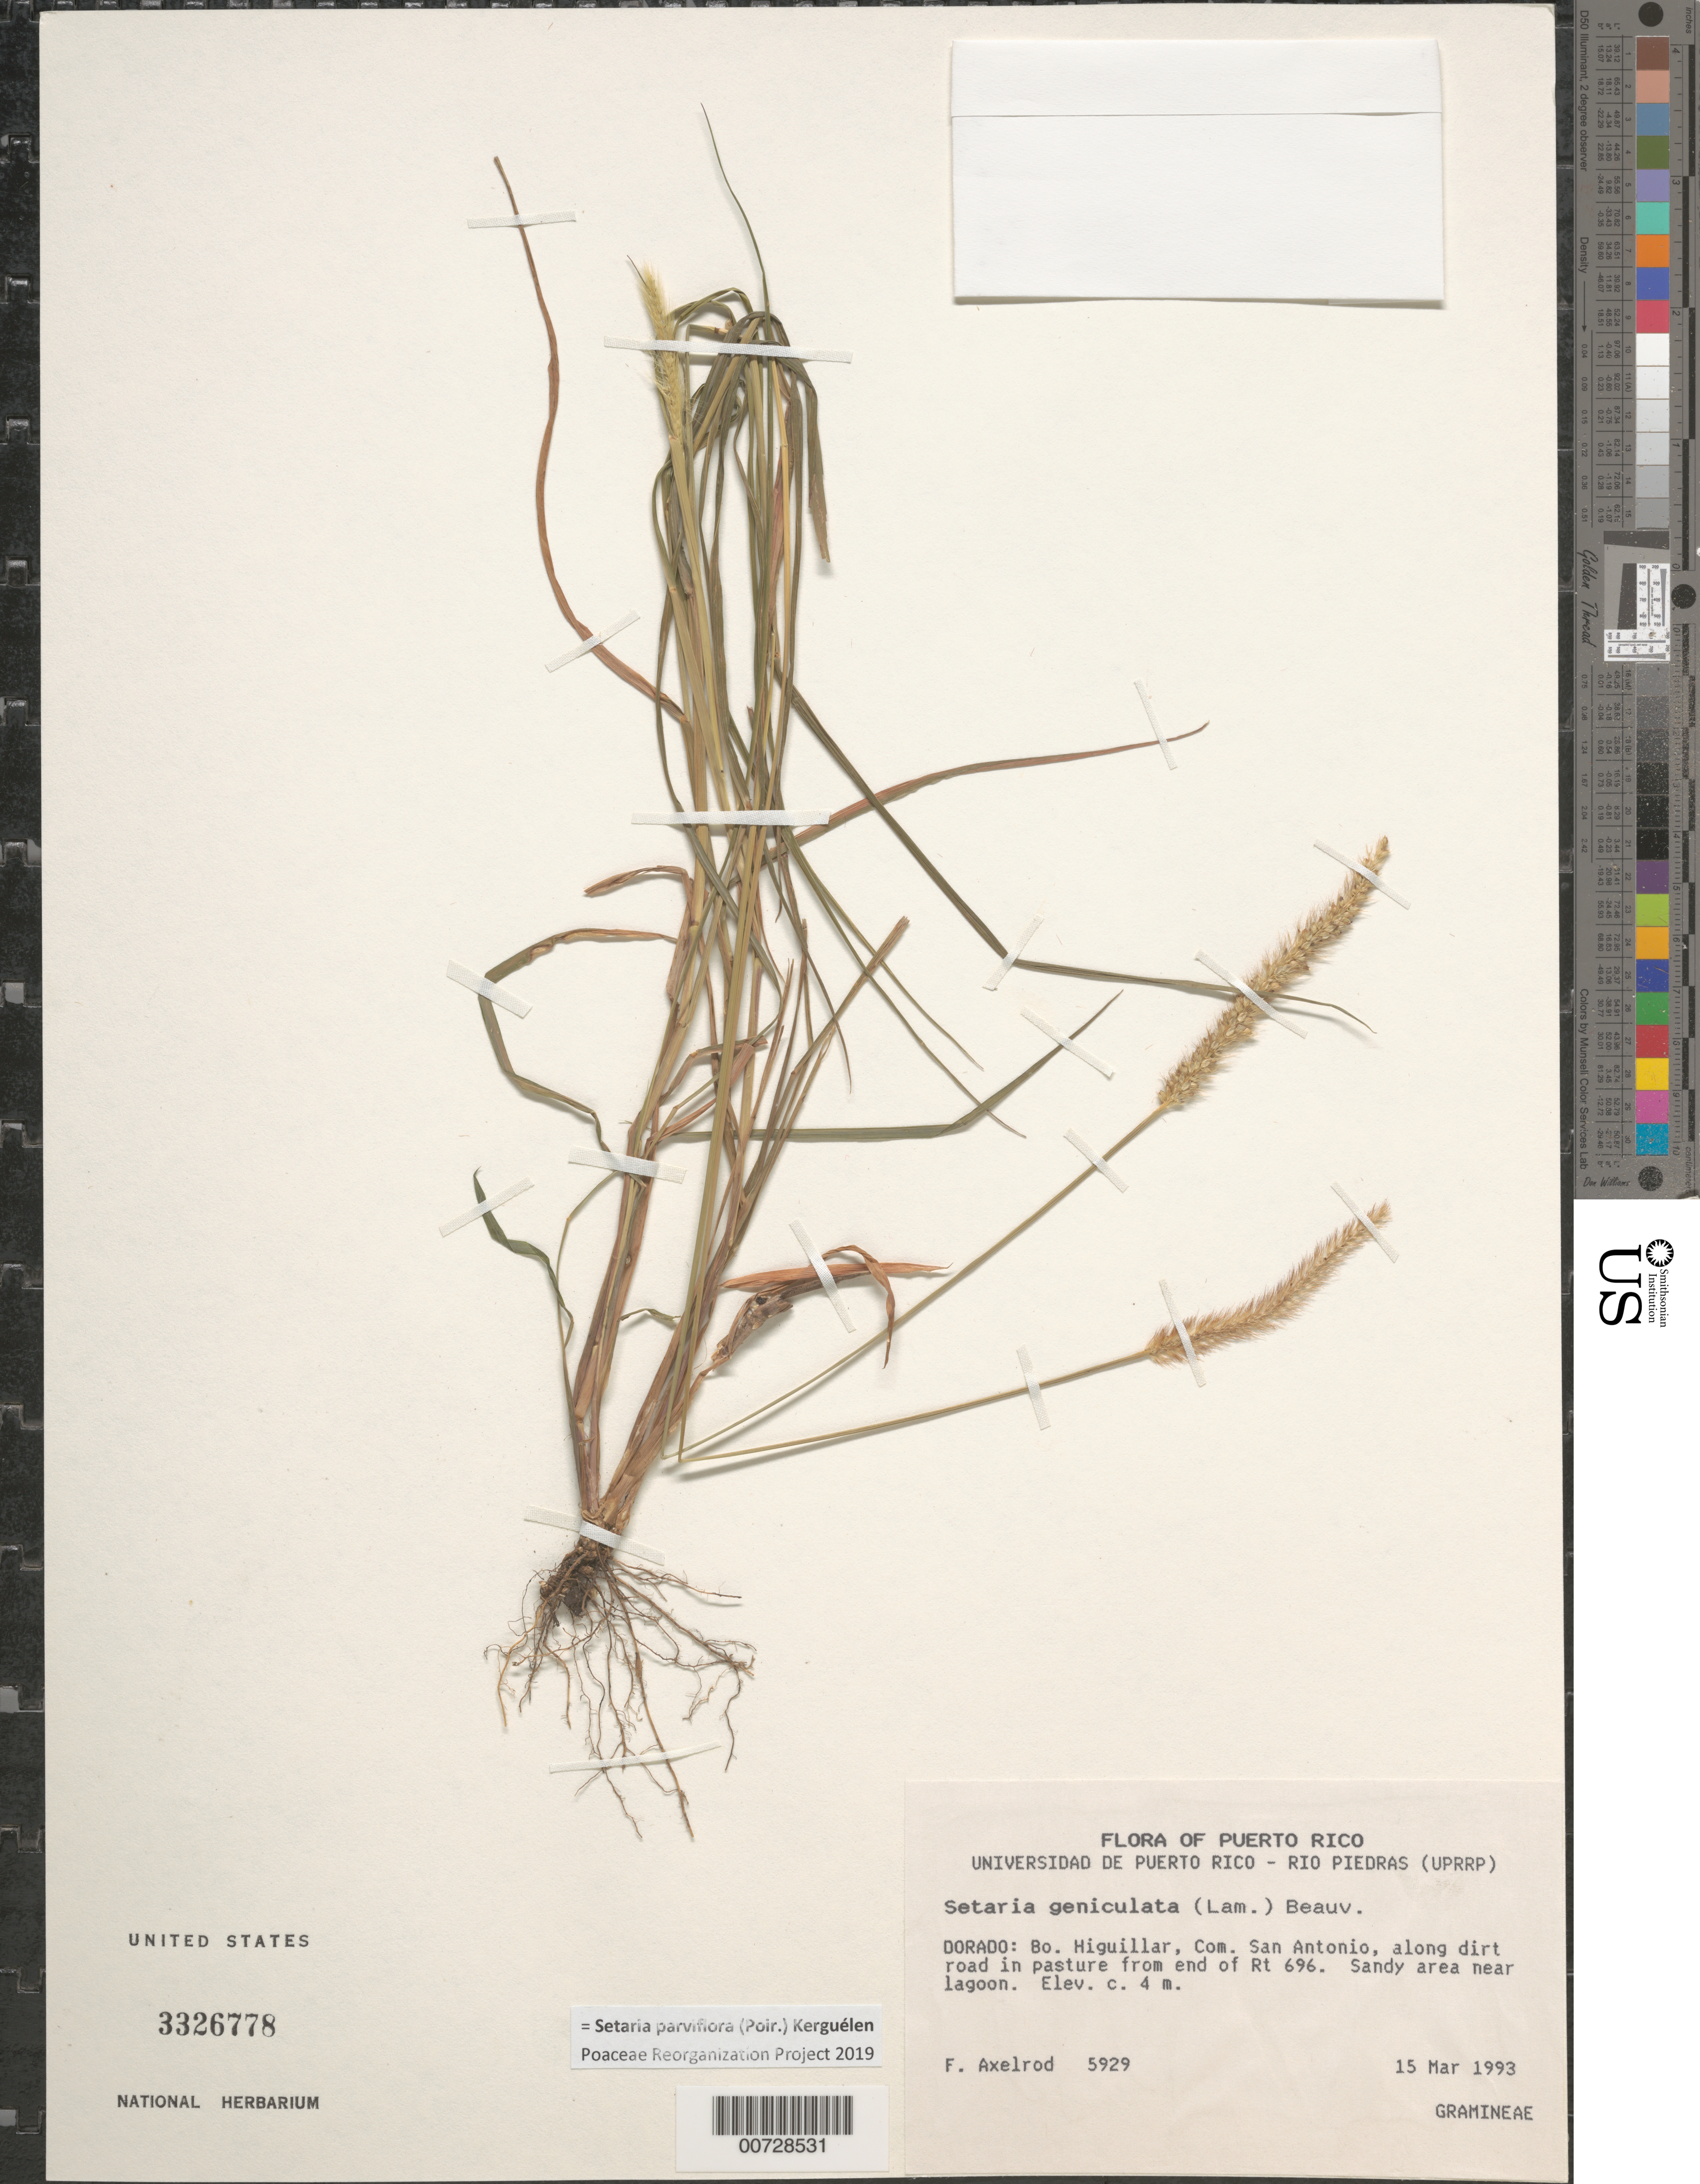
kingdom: Plantae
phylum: Tracheophyta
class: Liliopsida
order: Poales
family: Poaceae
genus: Setaria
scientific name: Setaria parviflora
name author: (Poir.) Kerguélen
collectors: F. S. Axelrod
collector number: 5929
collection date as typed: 15 Mar 1993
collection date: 1993-03-15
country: Puerto Rico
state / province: Dorado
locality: Dorado: bo. Higuillar, Com. San Antonio, along dirt road in pasture from end of rte 696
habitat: Sandy area near lagoon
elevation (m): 4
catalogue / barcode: US 3326778